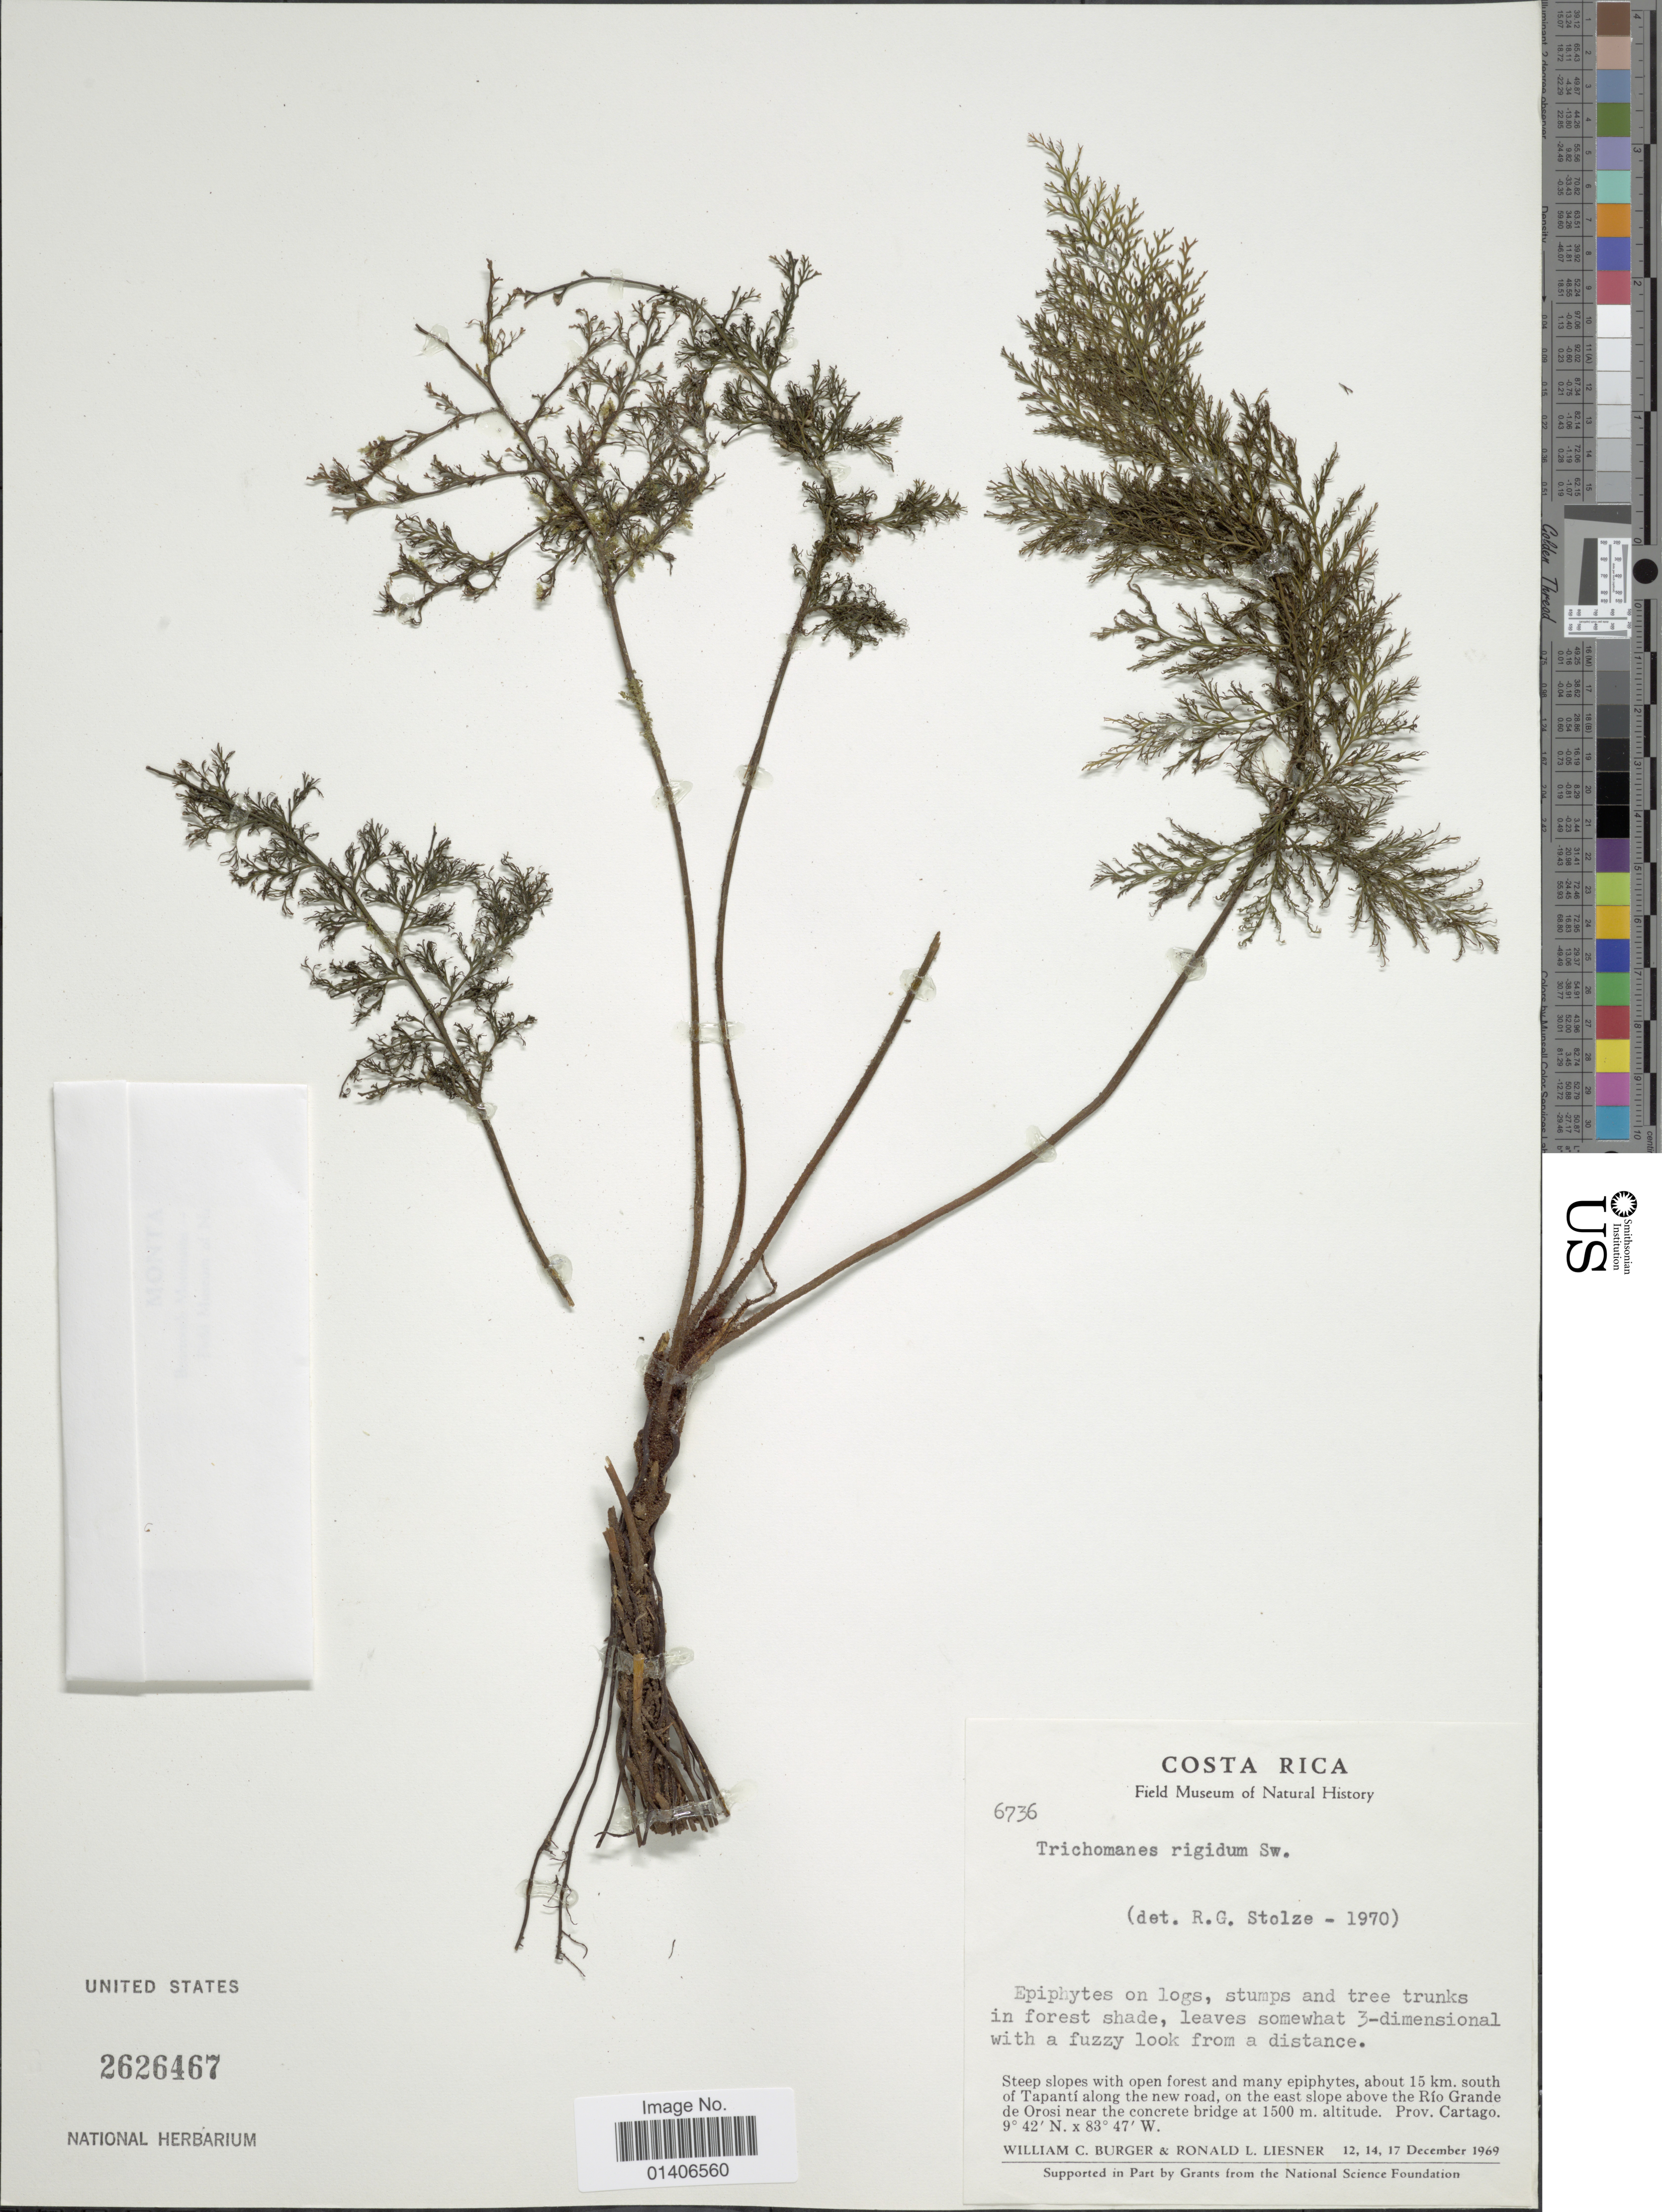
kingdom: Plantae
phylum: Tracheophyta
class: Polypodiopsida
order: Hymenophyllales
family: Hymenophyllaceae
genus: Abrodictyum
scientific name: Abrodictyum rigidum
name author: (Sw.) Ebihara & Dubuisson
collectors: W. Burger & R. L. Liesner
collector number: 6736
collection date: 1969-12-12/1969-12-17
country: Costa Rica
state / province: Cartago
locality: About 15 km south of Tapantí along the new road, on the east slope above the Río Grande de Orosi near the concrete bridge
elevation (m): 1500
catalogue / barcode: US 2626467